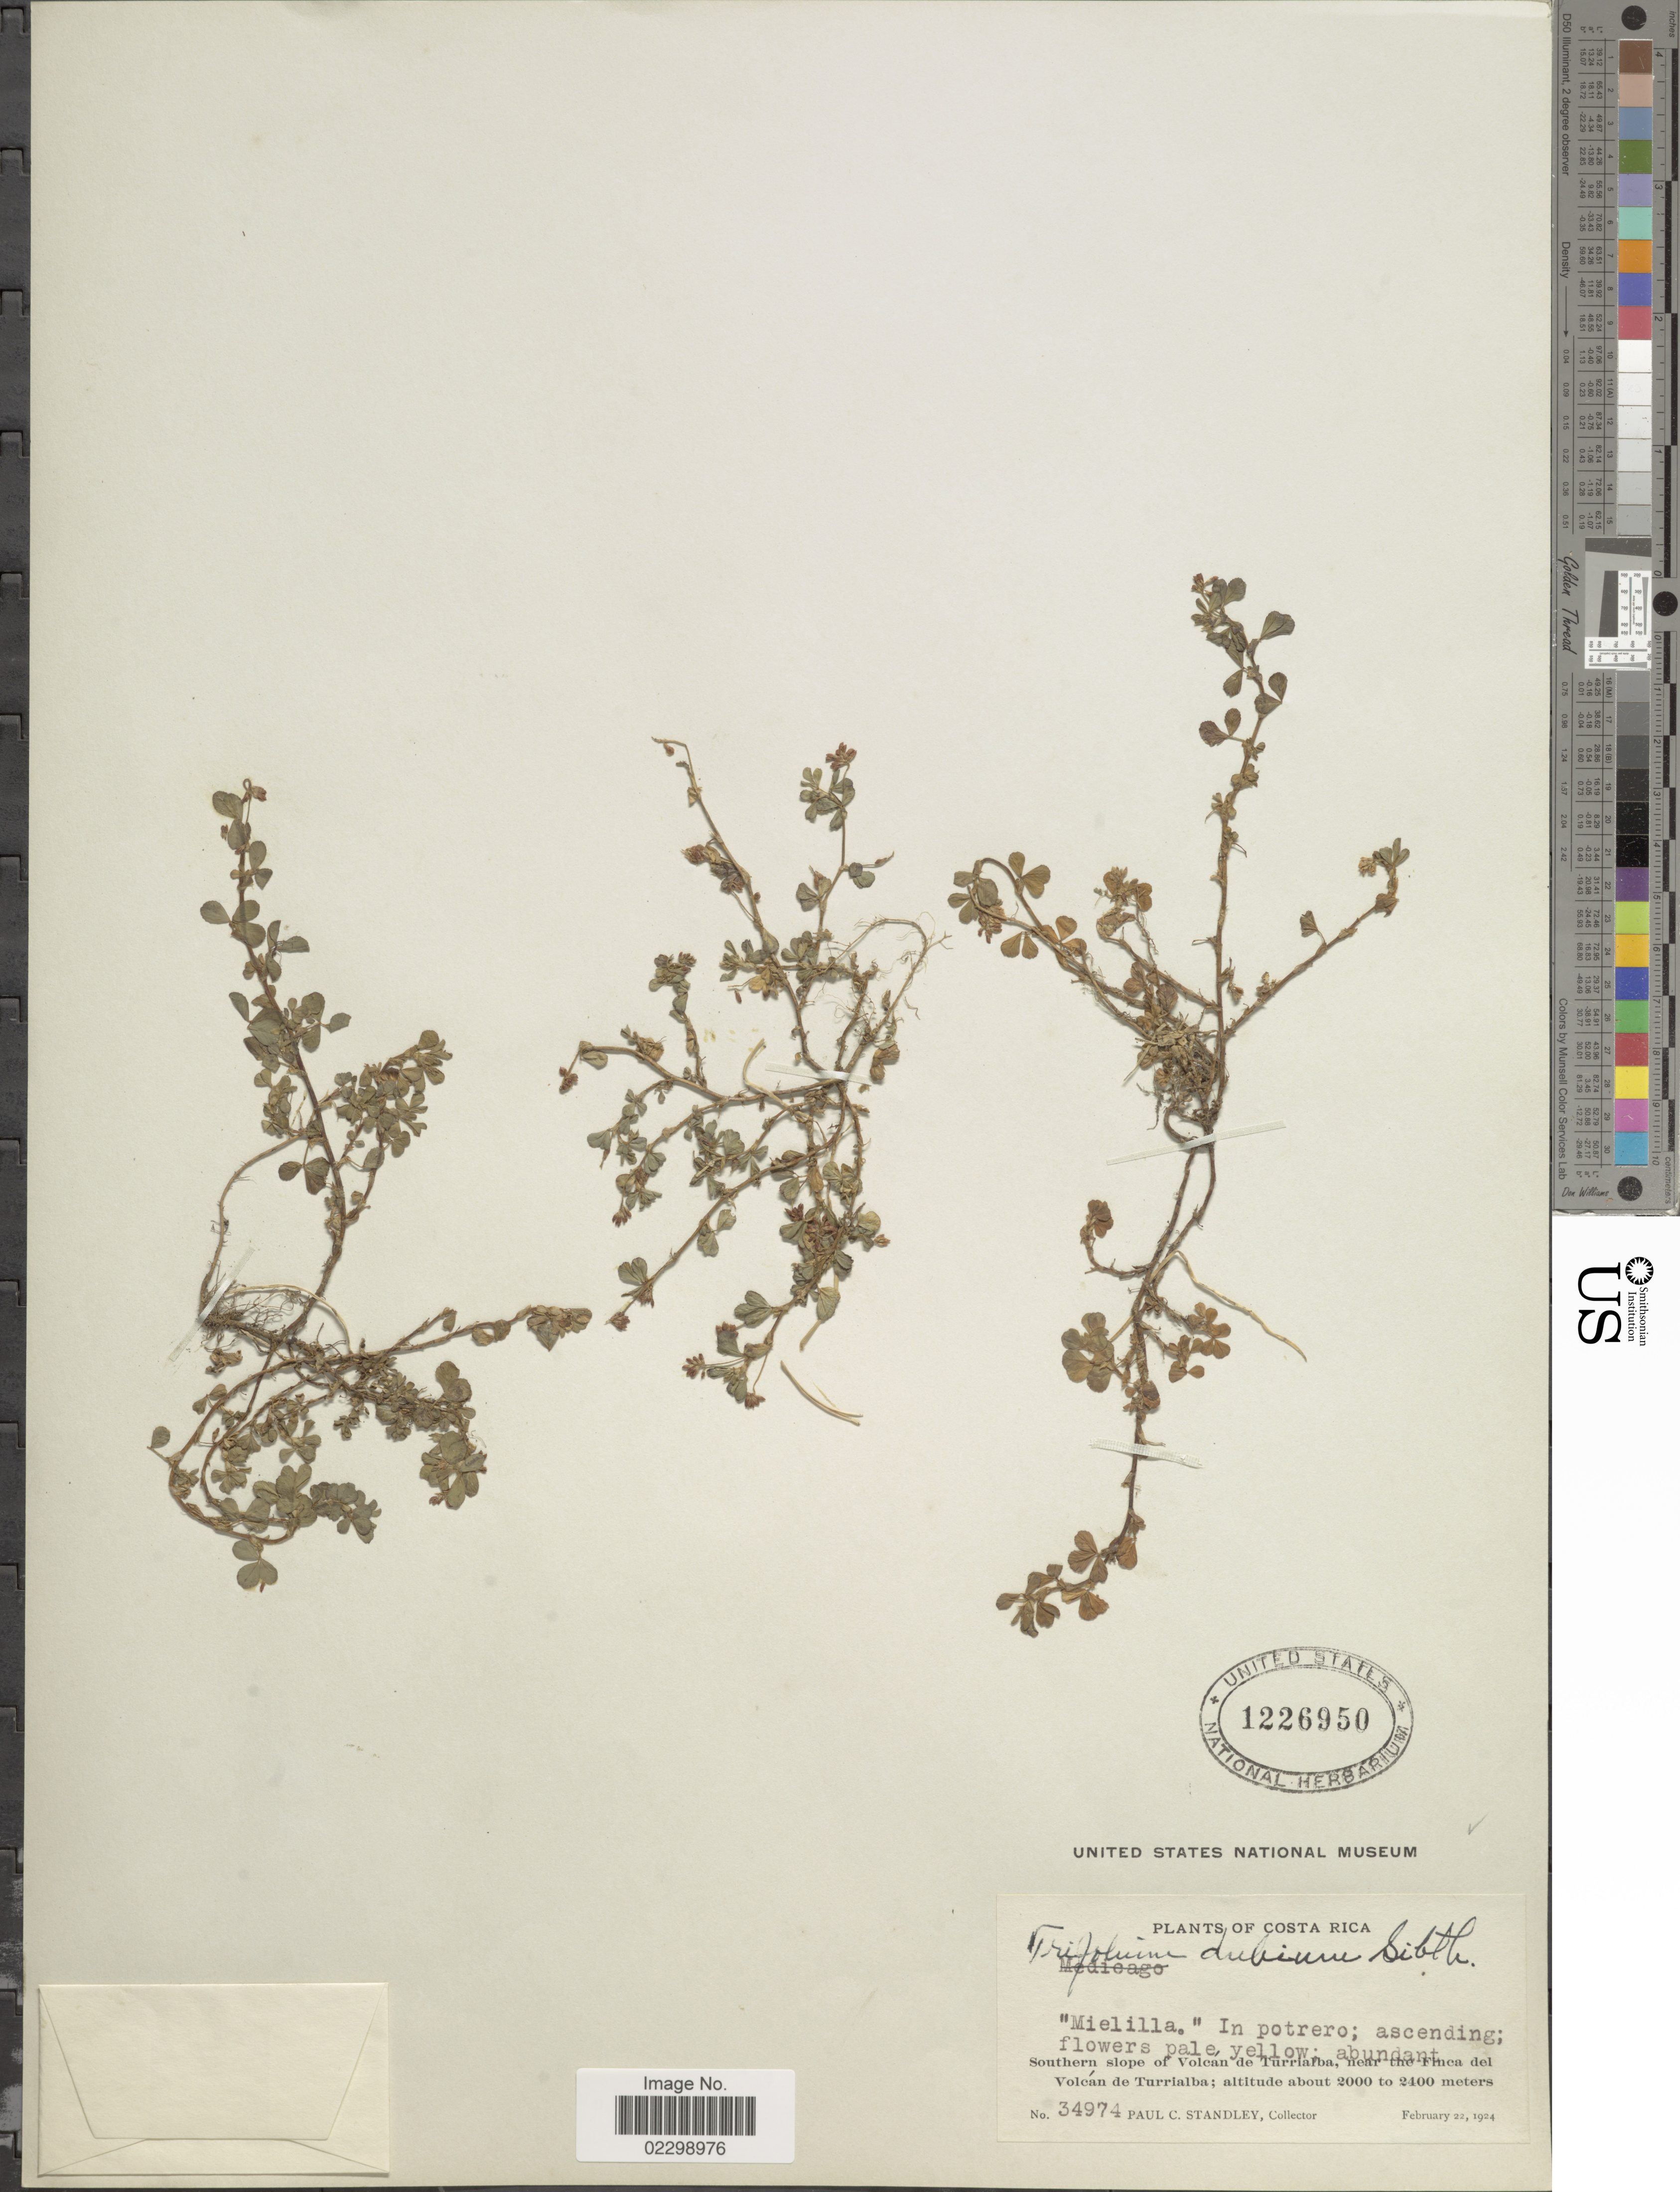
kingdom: Plantae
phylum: Tracheophyta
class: Magnoliopsida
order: Fabales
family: Fabaceae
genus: Trifolium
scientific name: Trifolium dubium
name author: Sibth.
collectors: P. C. Standley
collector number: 34974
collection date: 1924-02-22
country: Costa Rica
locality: In potrero, Southern slope of Volcan de Turrialba, near the Finca del Volcán de Turrialba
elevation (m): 2000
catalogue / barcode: US 1226950